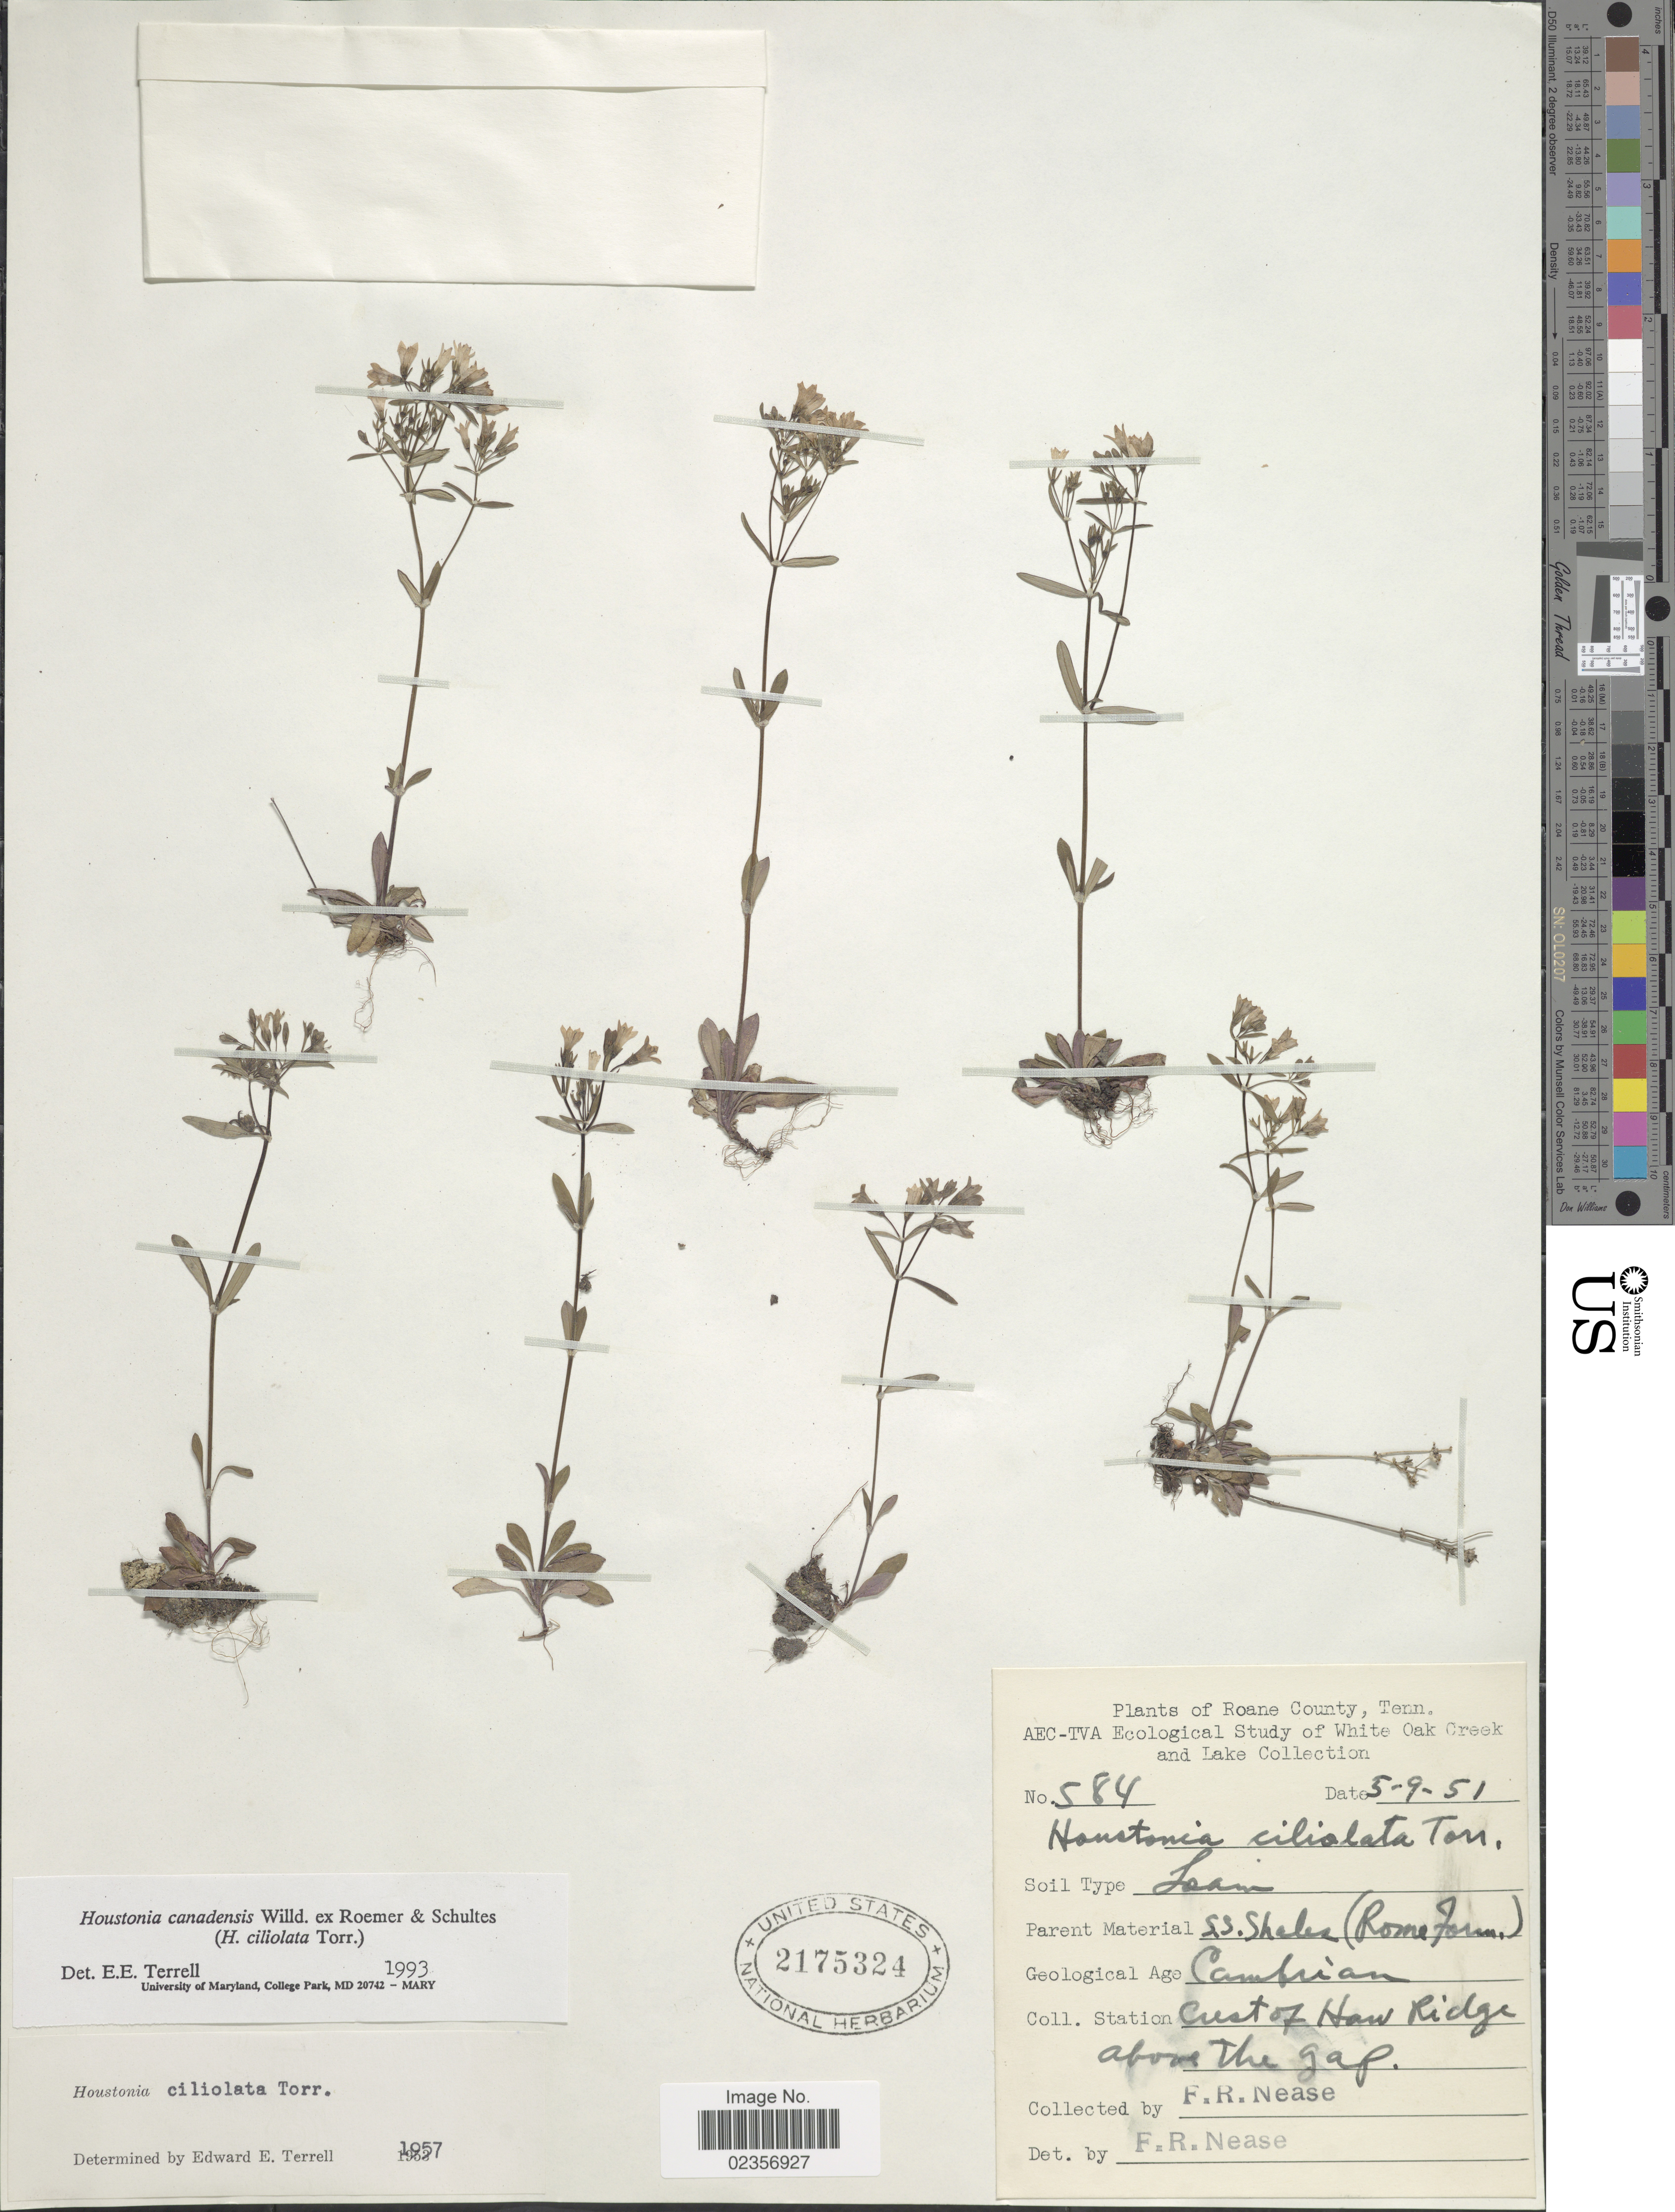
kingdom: Plantae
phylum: Tracheophyta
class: Magnoliopsida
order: Gentianales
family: Rubiaceae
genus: Houstonia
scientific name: Houstonia canadensis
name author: Willd.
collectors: F. Nease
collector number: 584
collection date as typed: Transcribed d/m/y: 9/5/51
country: United States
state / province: Tennessee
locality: Roane County, White Oak Creek and Lake, S.s. Shales (Rome Farm), Crest of Haw Ridge above the gap.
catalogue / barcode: US 2175324